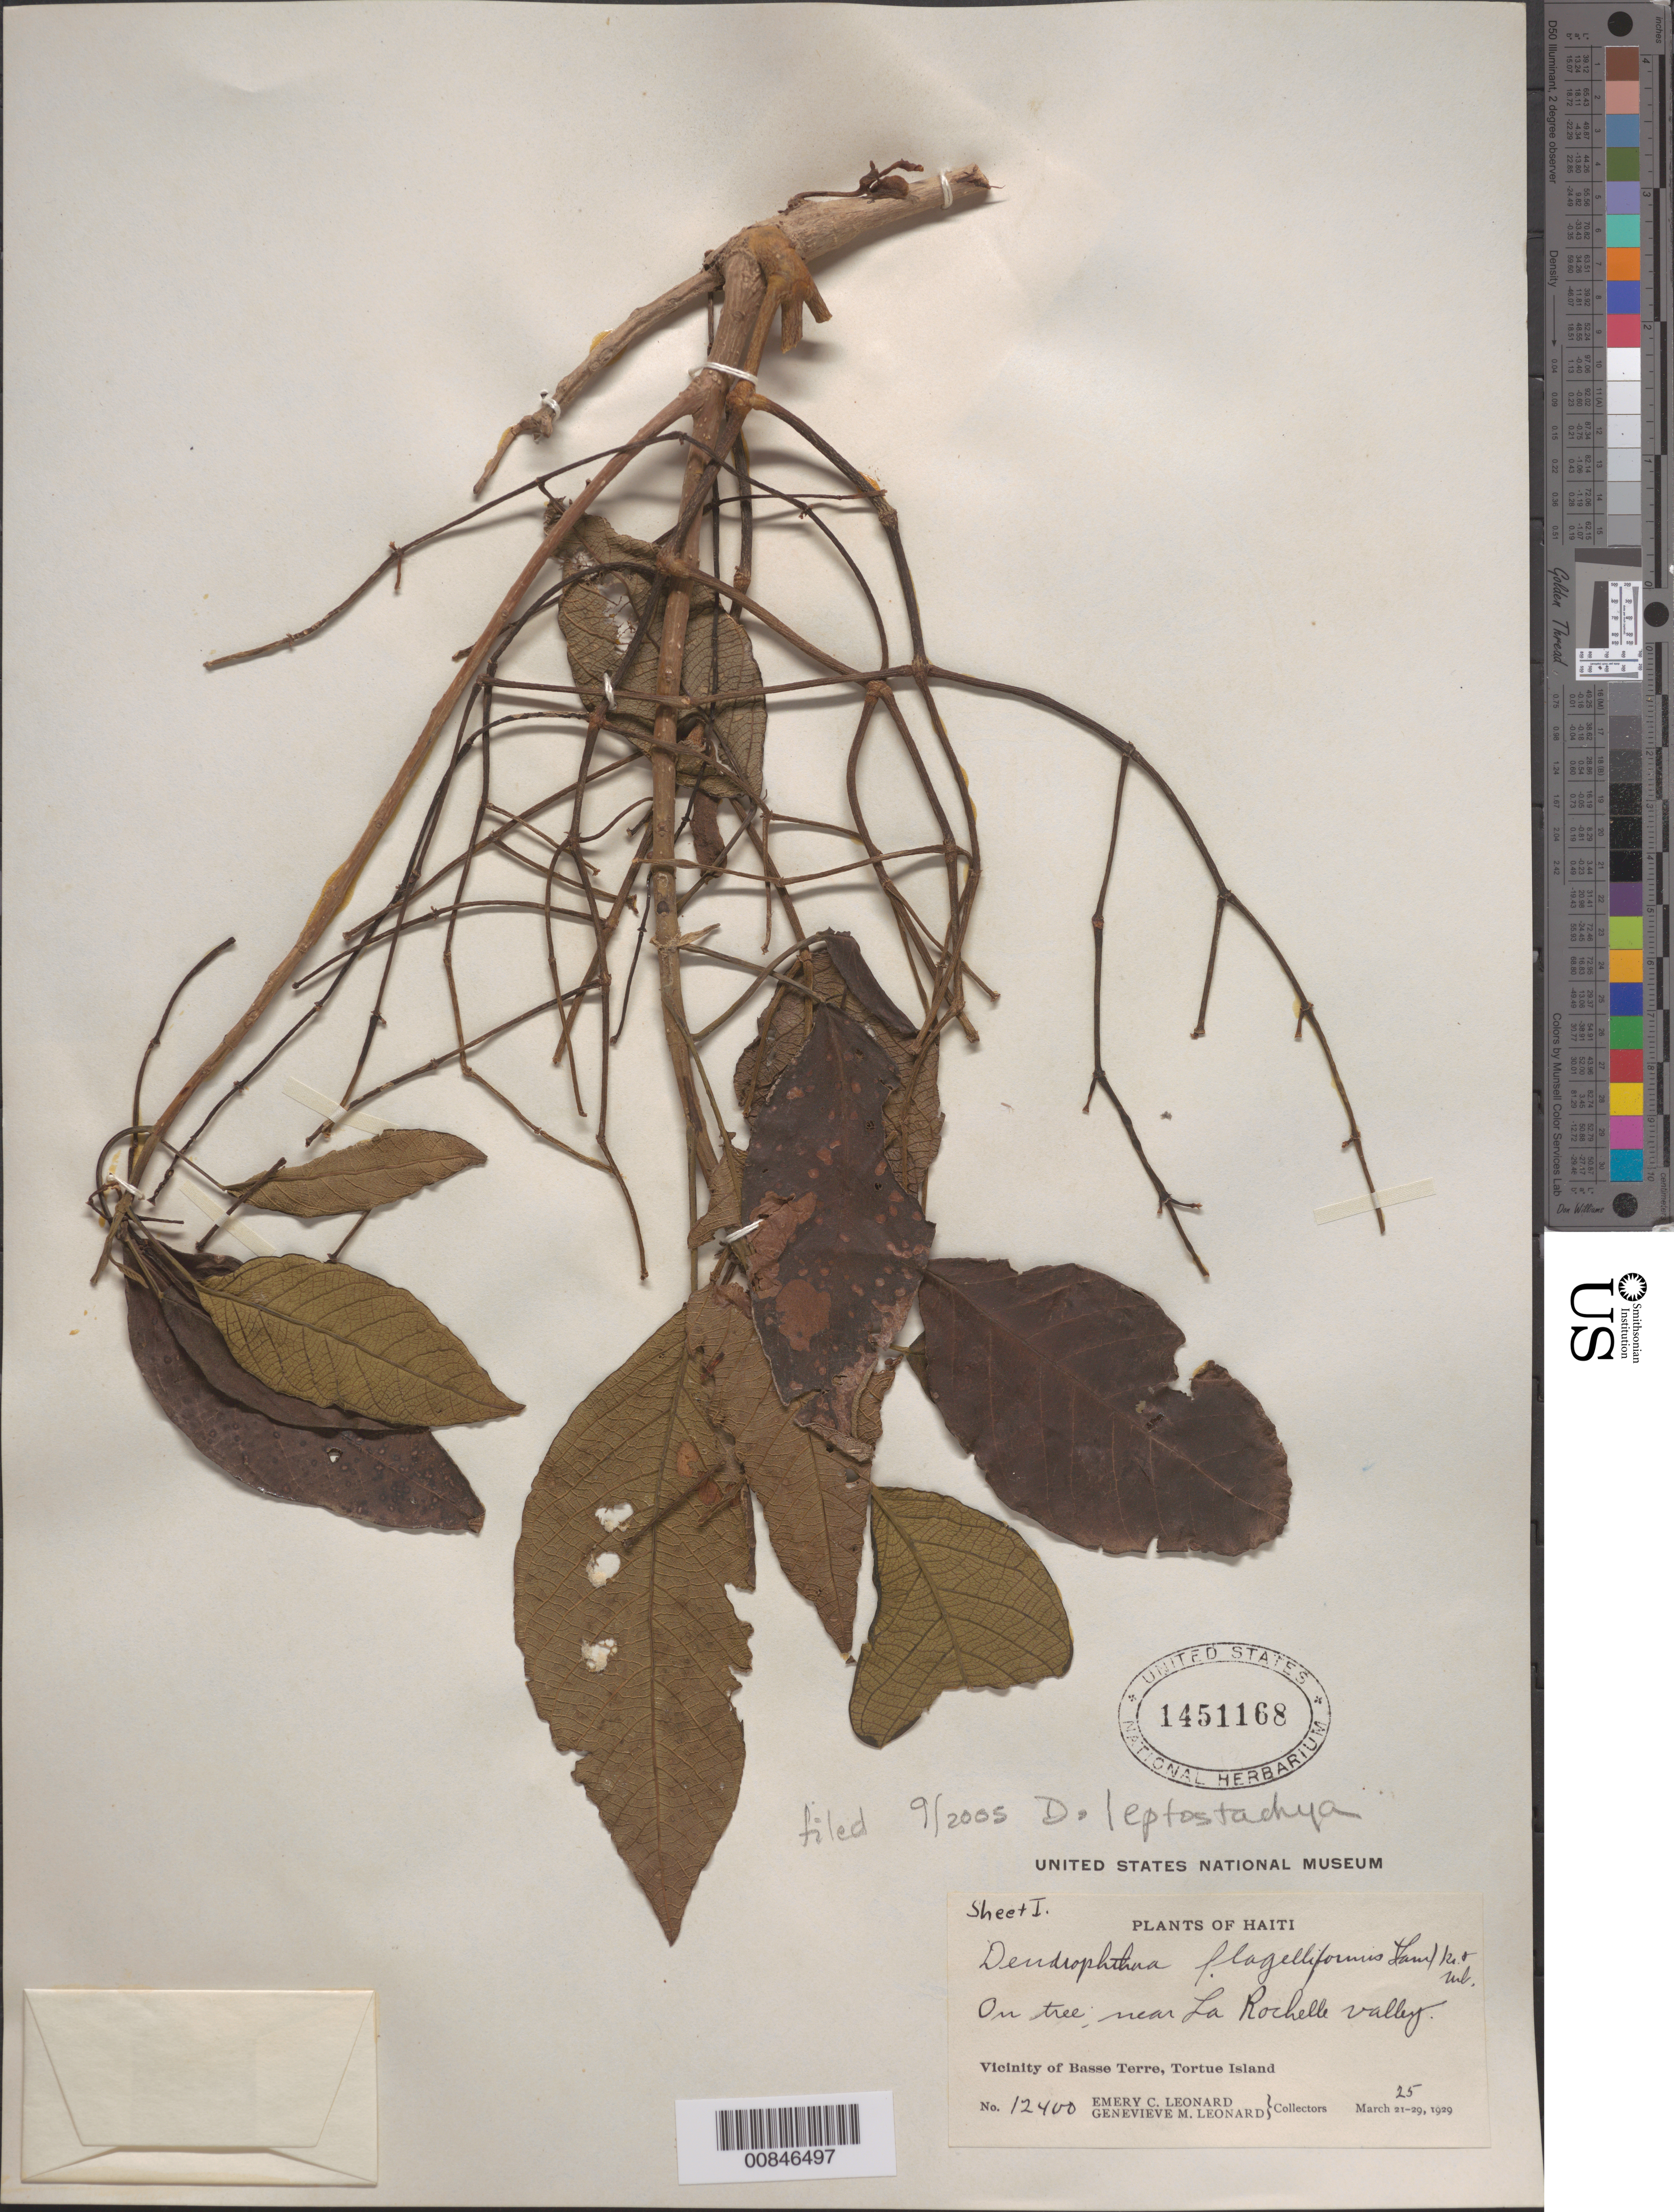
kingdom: Plantae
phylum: Tracheophyta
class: Magnoliopsida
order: Santalales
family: Viscaceae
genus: Dendrophthora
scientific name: Dendrophthora flagelliformis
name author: (Lam.) Krug & Urb.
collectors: E. C. Leonard & G. M. Leonard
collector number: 12400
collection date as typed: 25 Mar 1929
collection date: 1929-03-25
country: Haiti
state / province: Nord-Óuest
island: Île de la Tortue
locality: Vicinity of Basse Terre, Tortue Island. Near La Rochelle Valley.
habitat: On tree.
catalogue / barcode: US 1451168